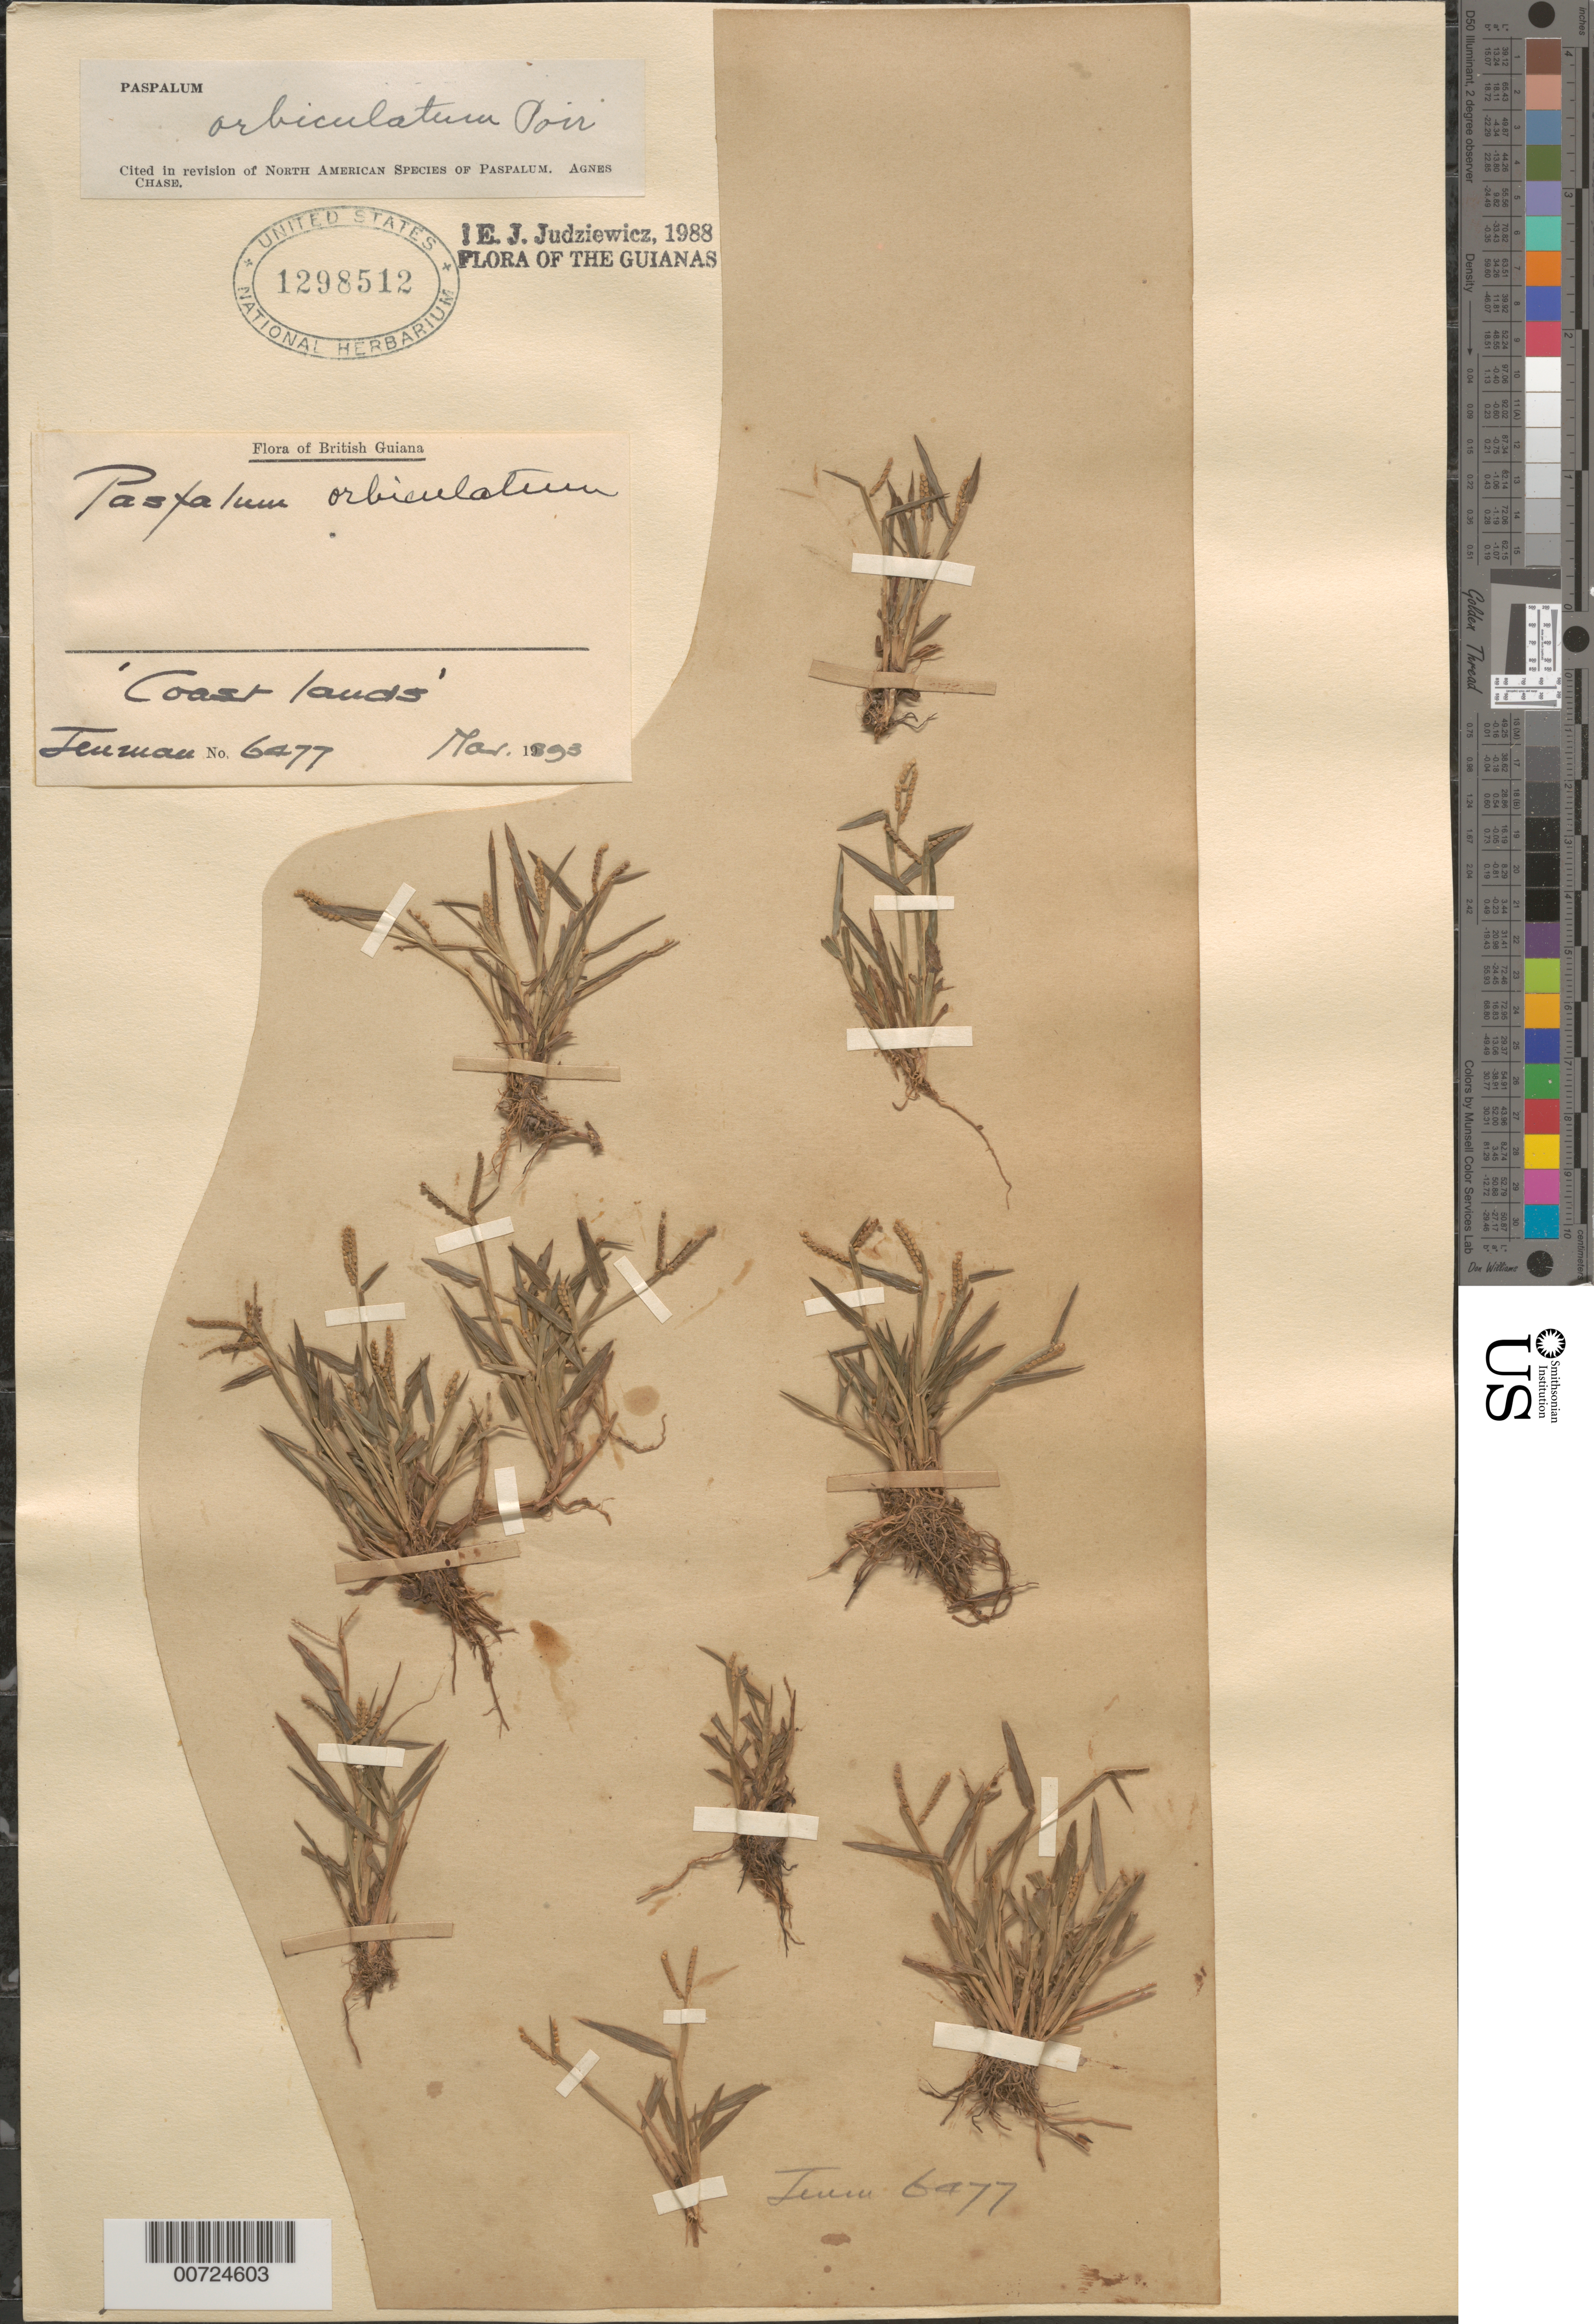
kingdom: Plantae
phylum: Tracheophyta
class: Liliopsida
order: Poales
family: Poaceae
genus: Paspalum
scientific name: Paspalum orbiculatum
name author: Poir.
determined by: Judziewicz, E. J.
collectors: G. S. Jenman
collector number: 6477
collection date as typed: March 1893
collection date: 1893-03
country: Guyana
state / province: Mahaica-Berbice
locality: Coast lands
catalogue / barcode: US 1298512